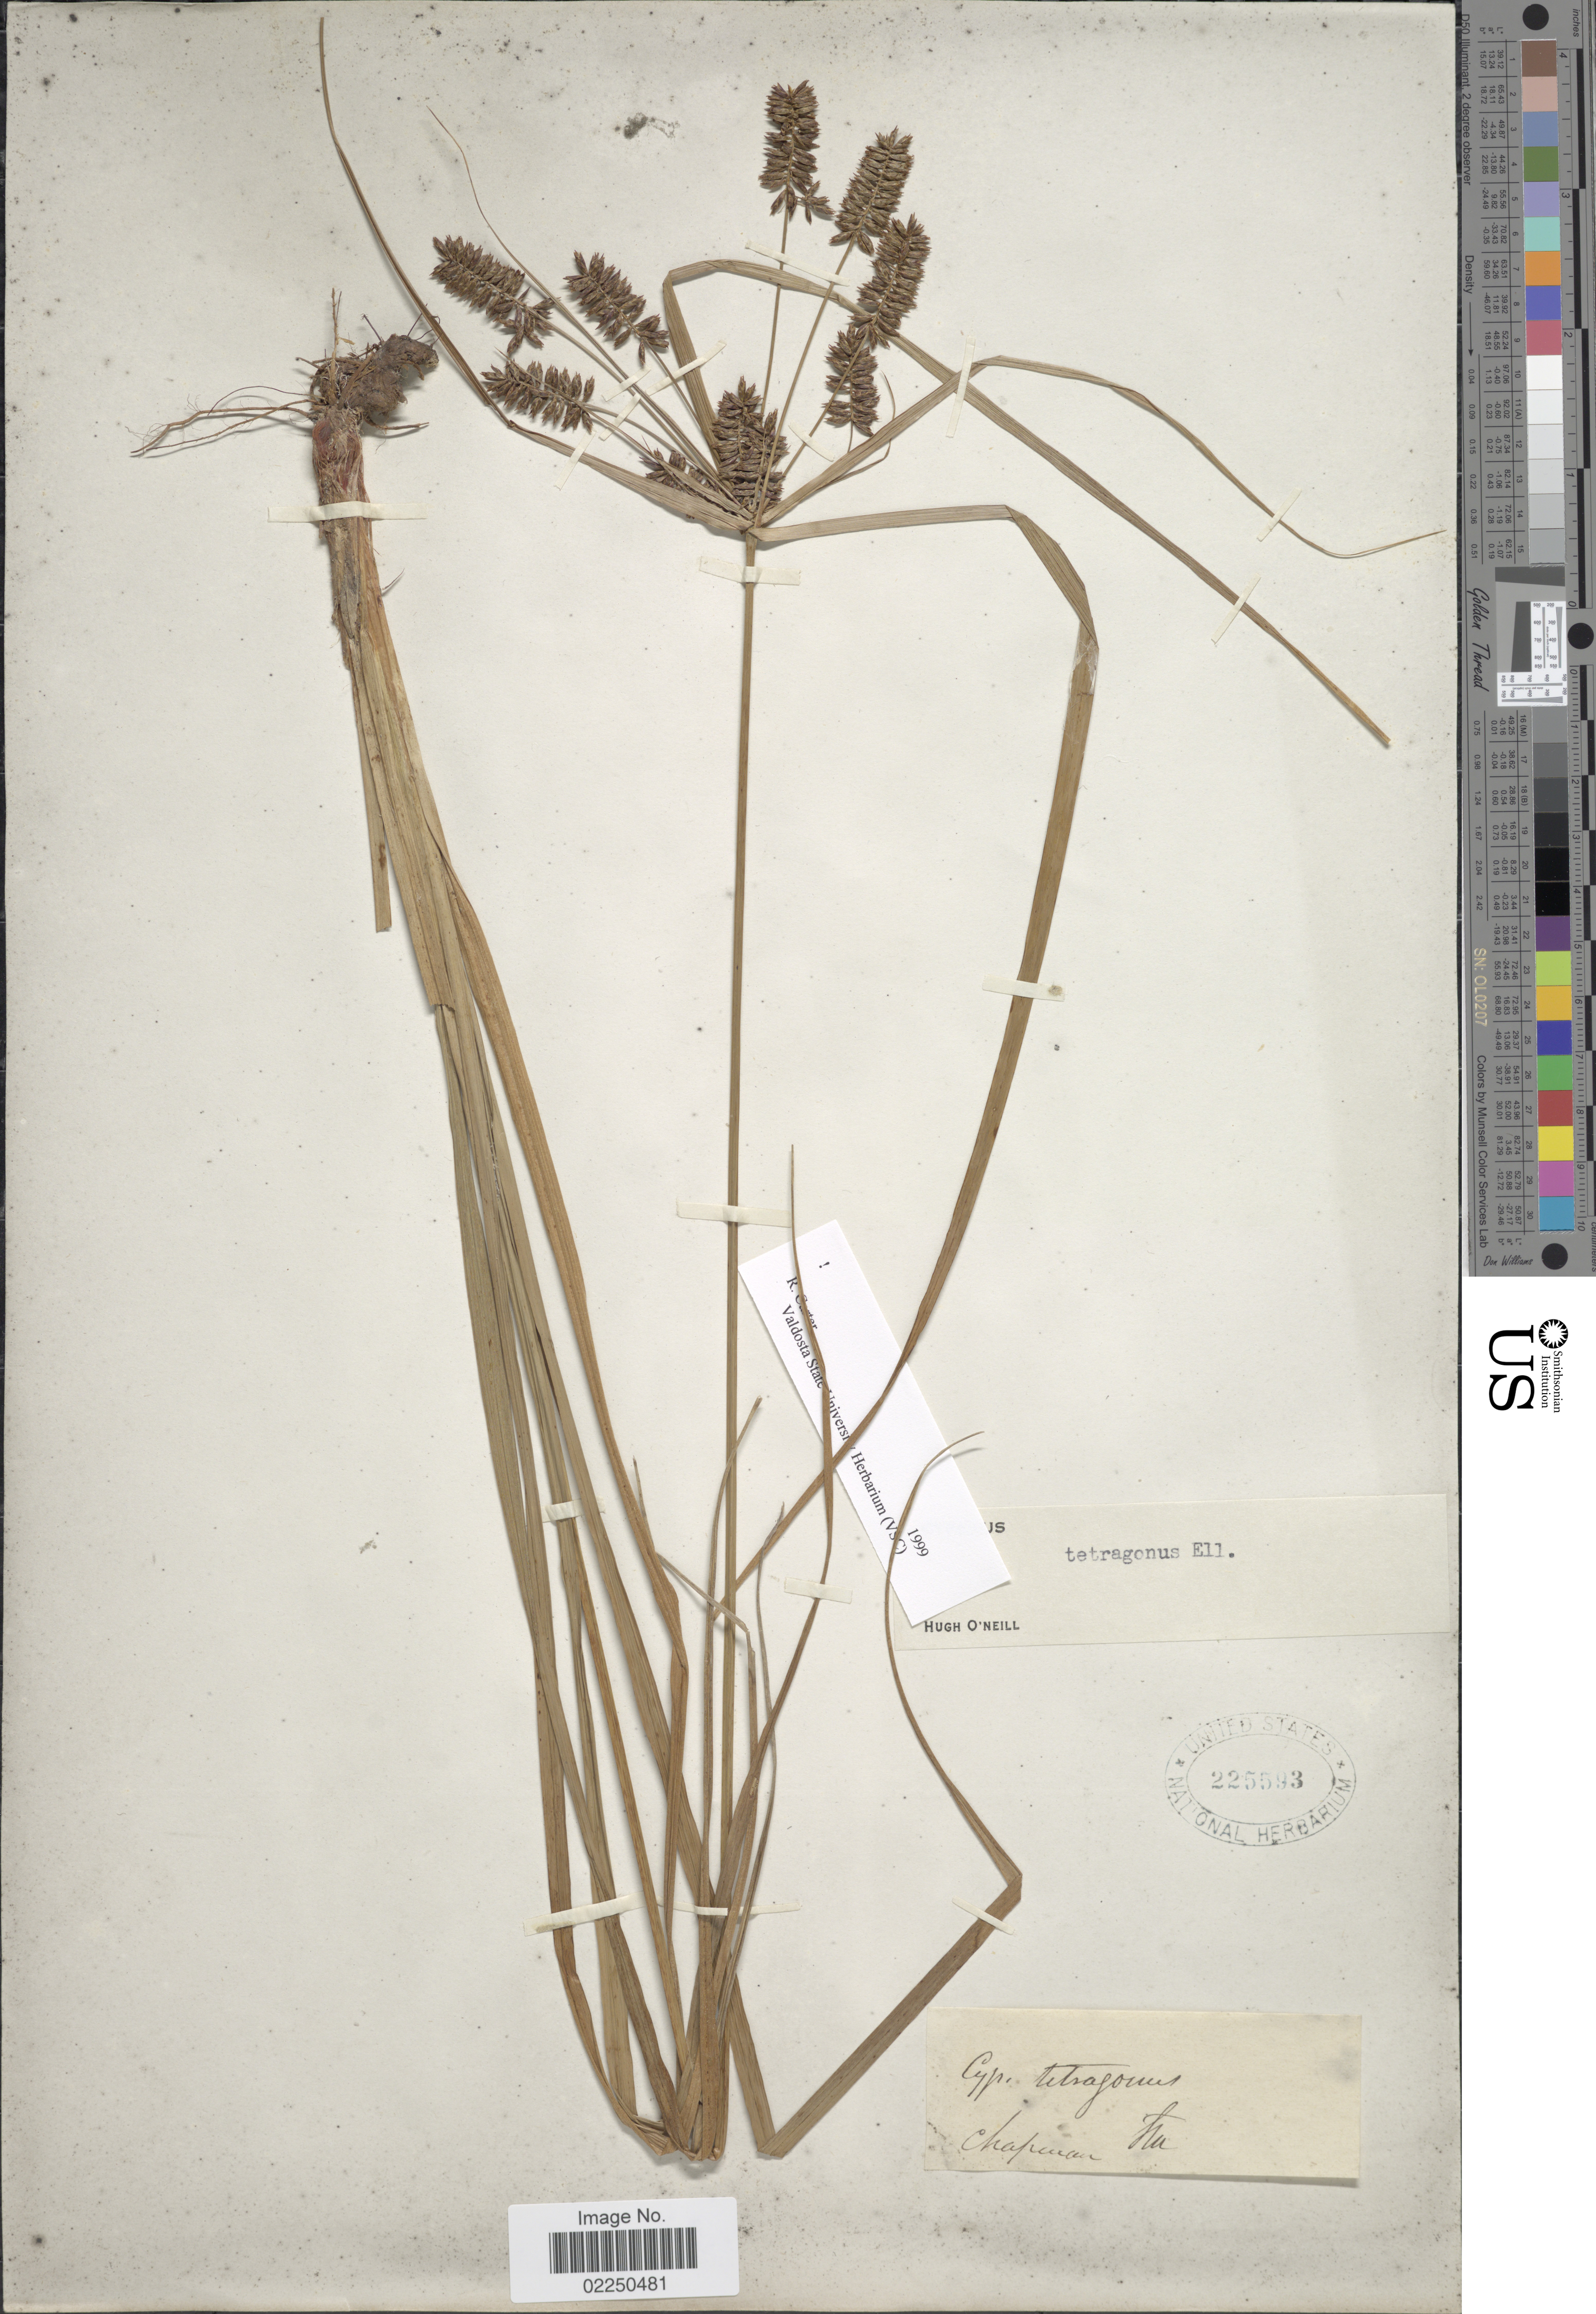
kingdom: Plantae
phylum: Tracheophyta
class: Liliopsida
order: Poales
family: Cyperaceae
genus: Cyperus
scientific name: Cyperus tetragonus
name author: Elliott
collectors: A. Chapman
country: United States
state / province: Florida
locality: Fla.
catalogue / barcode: US 225593